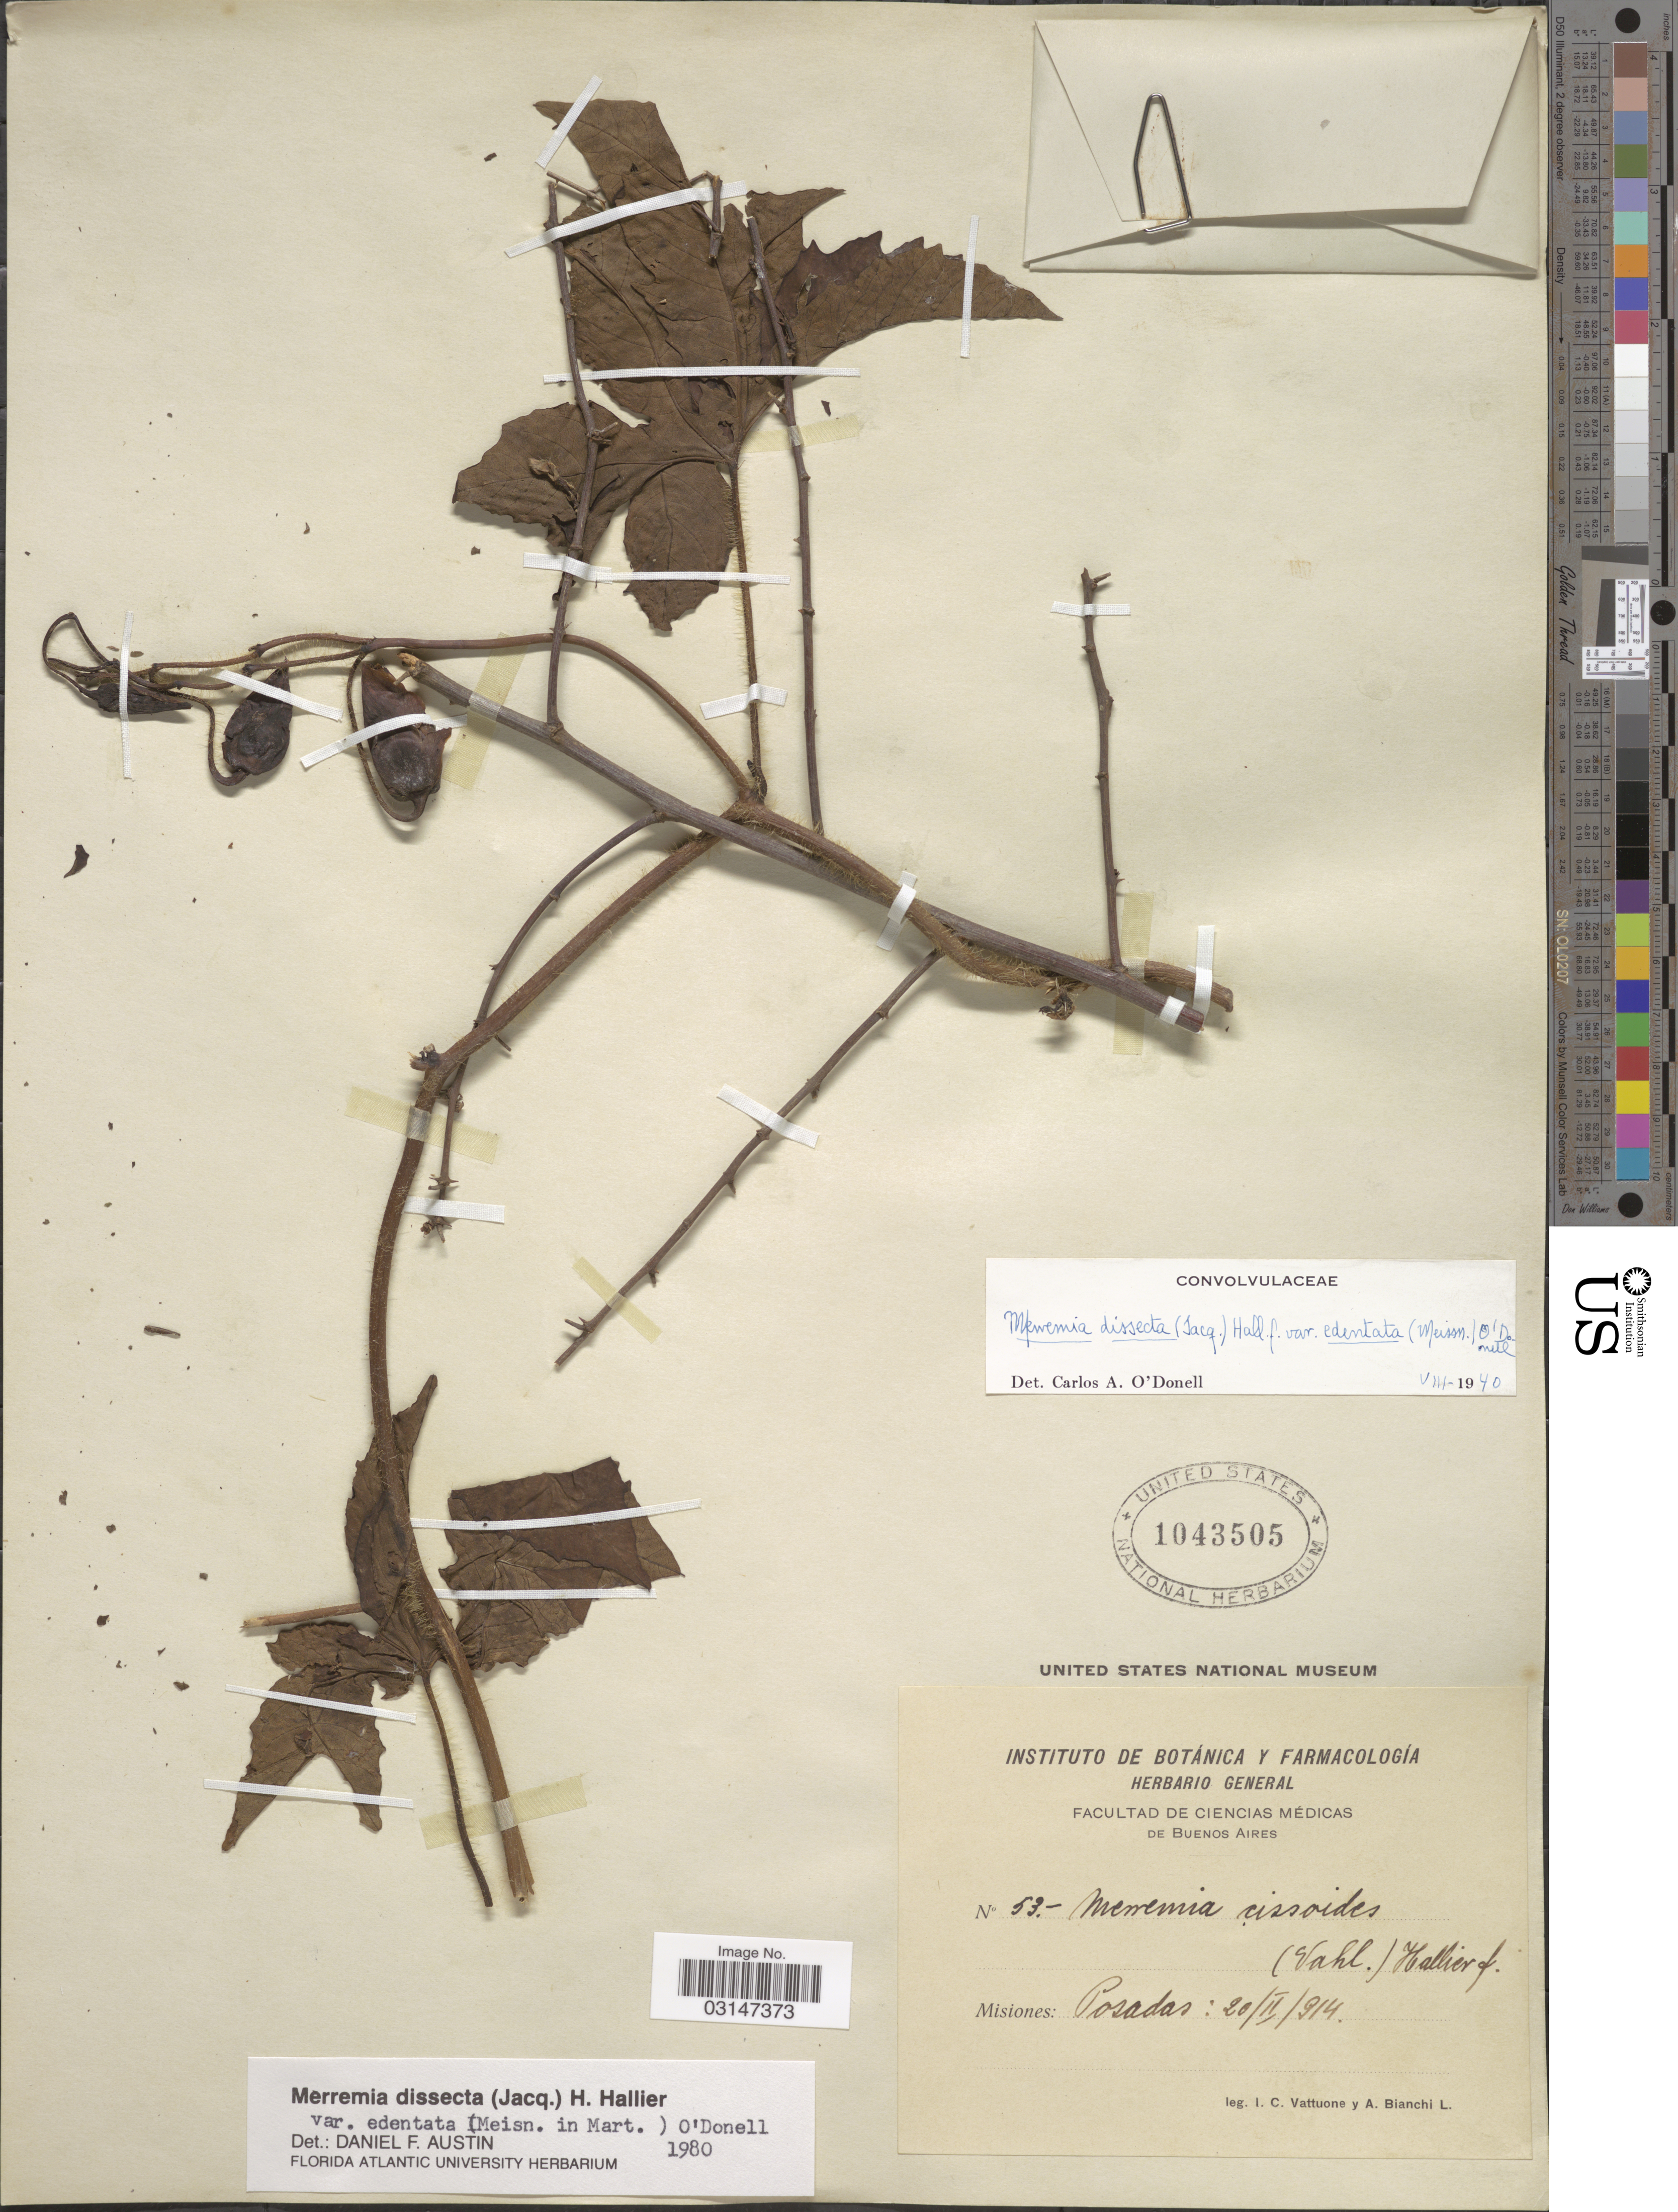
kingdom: Plantae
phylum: Tracheophyta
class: Magnoliopsida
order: Solanales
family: Convolvulaceae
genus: Distimake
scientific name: Distimake dissectus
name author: (Jacq.) A. R. Simões & Staples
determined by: Strong, Mark T., (BOT), Smithsonian Institution - National Museum of Natural History (UNITED STATES)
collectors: I. Vattuone & A. Bianchi L.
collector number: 53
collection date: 1914-02-20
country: Argentina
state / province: Misiones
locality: Posadas.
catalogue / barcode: US 1043505